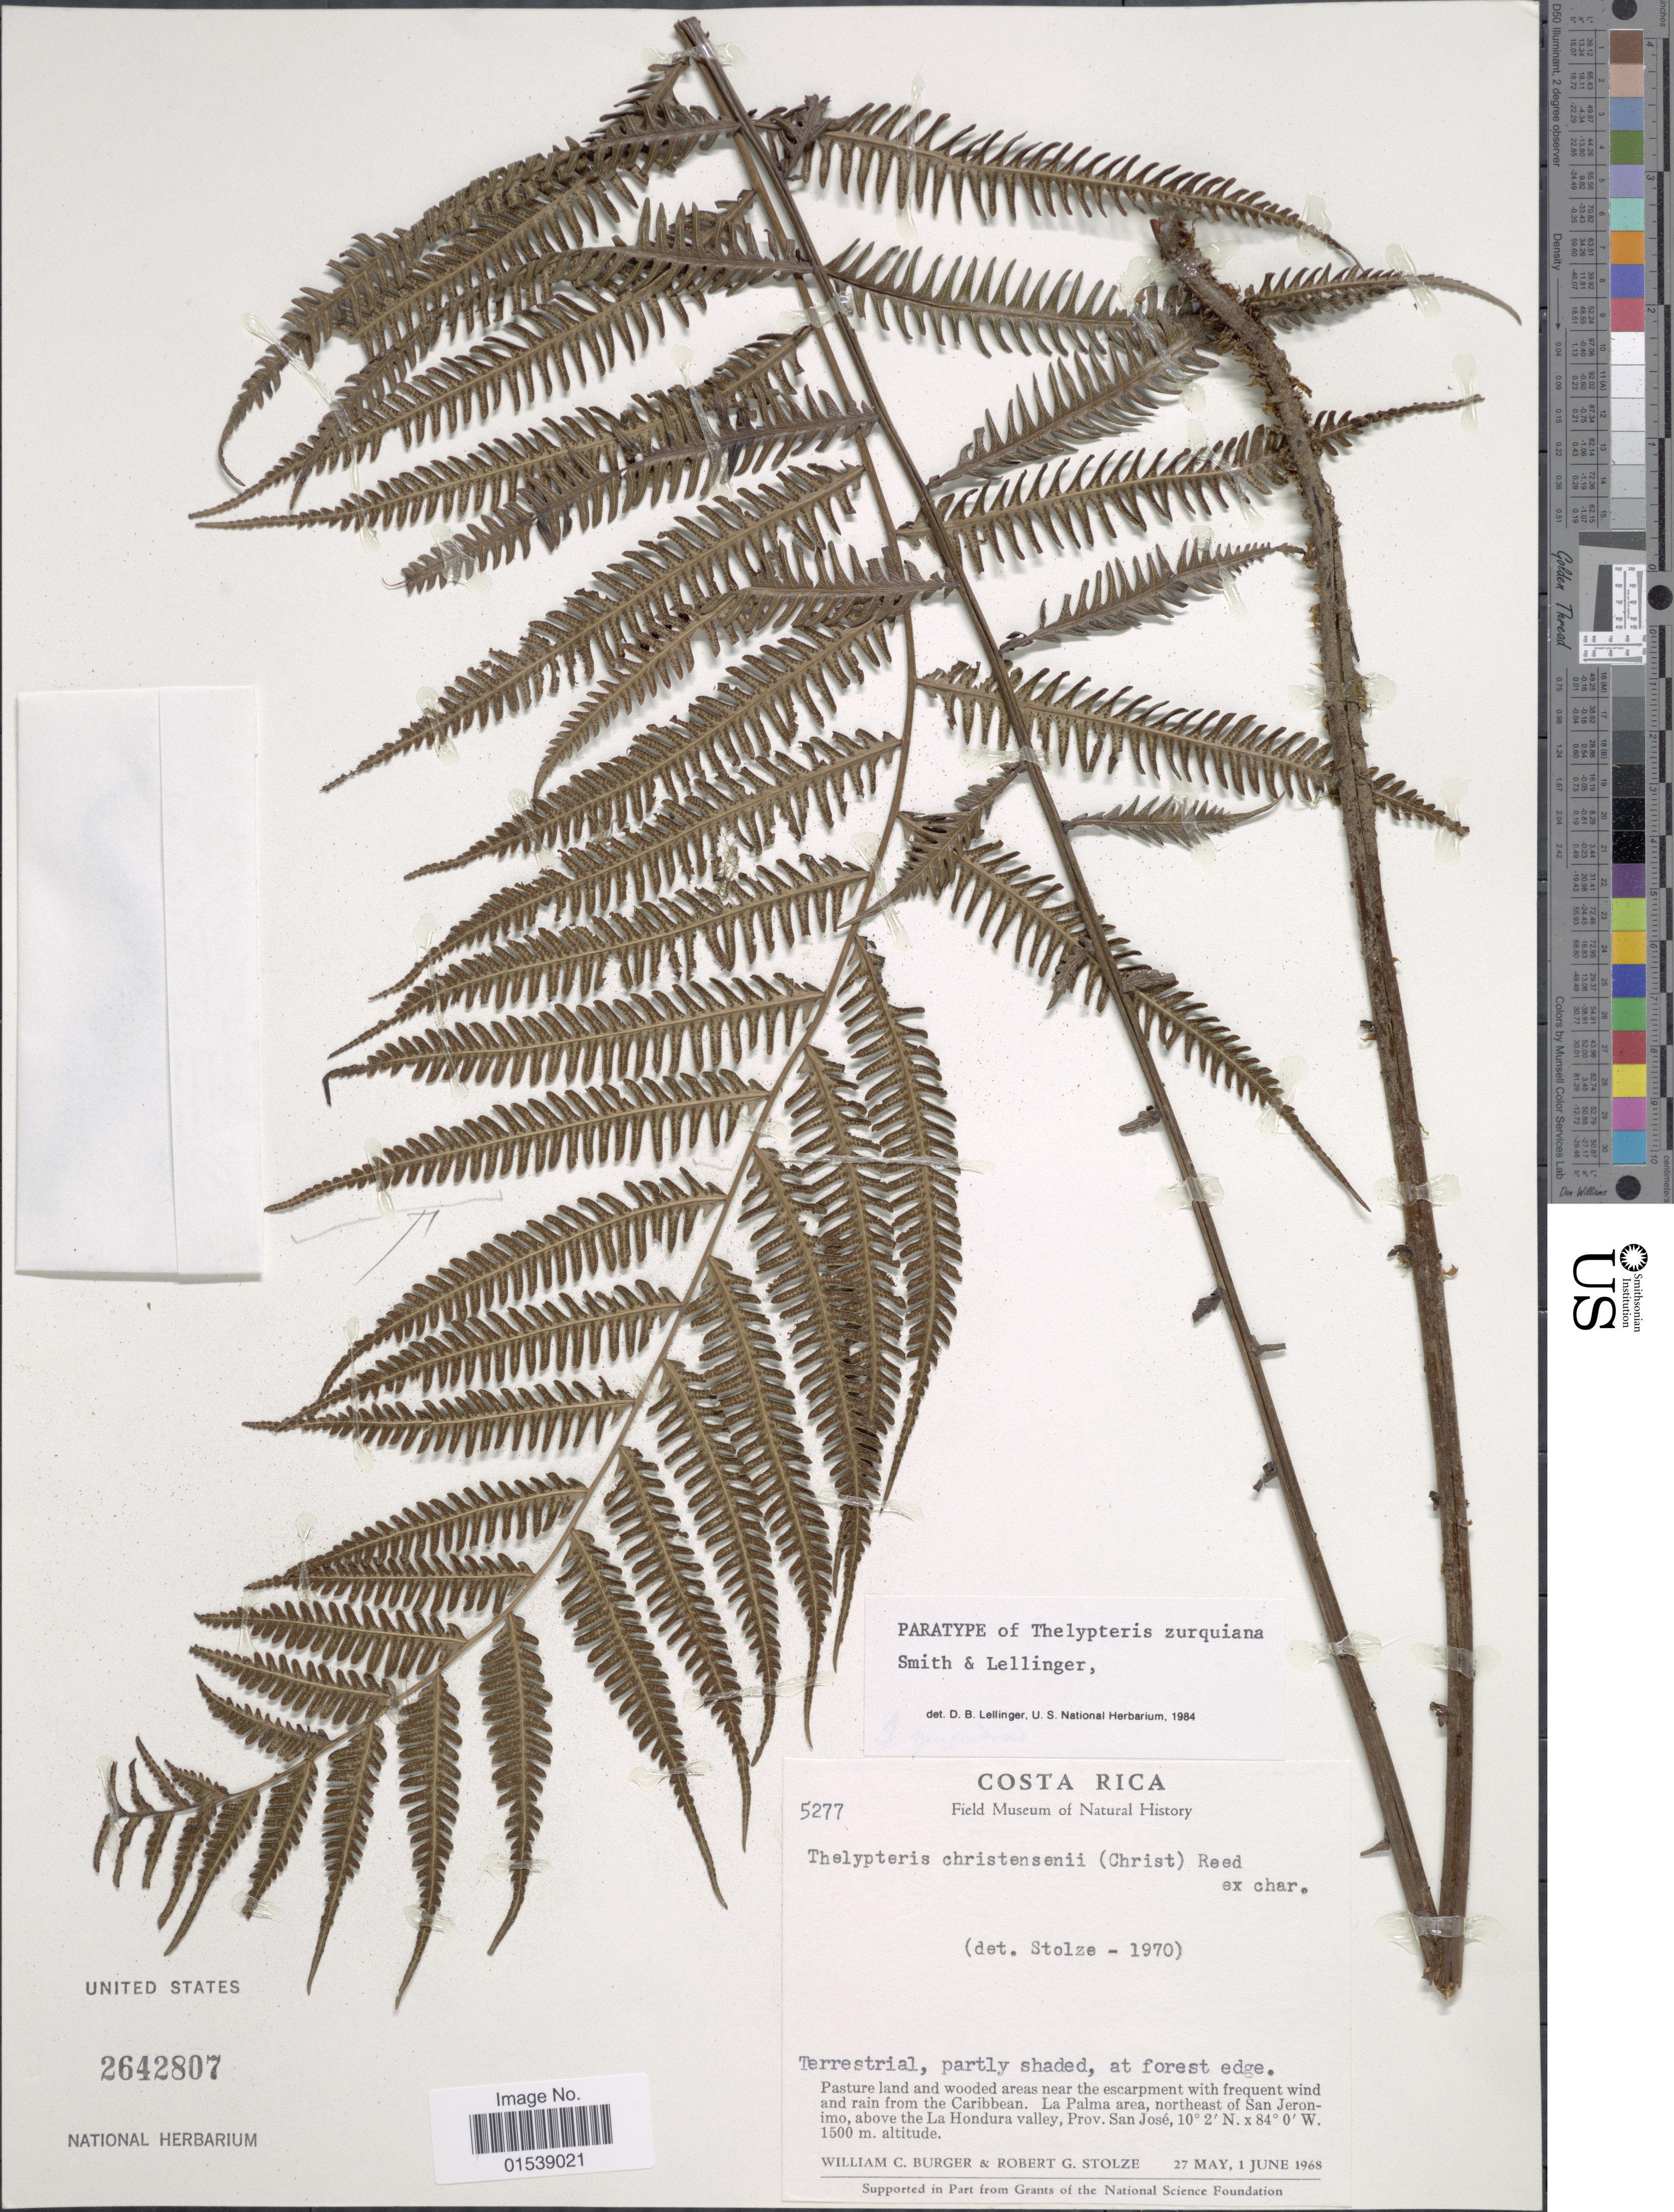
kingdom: Plantae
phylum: Tracheophyta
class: Polypodiopsida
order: Polypodiales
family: Thelypteridaceae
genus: Amauropelta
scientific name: Amauropelta zurquiana (A.R. Sm. & Lellinger) comb. nov., ined 2015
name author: (A.R. Sm. & Lellinger)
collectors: W. Burger & R. G. Stolze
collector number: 5277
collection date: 1968-05-27/1968-06-01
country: Costa Rica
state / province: San José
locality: Pasture land and wooded areas near the escarpment with frequent wind and rain from the Caribbean, La Palma area, northeast of San Jeronimo, above the La Hondura valley, prov. San Jose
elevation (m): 1500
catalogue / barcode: US 2642807